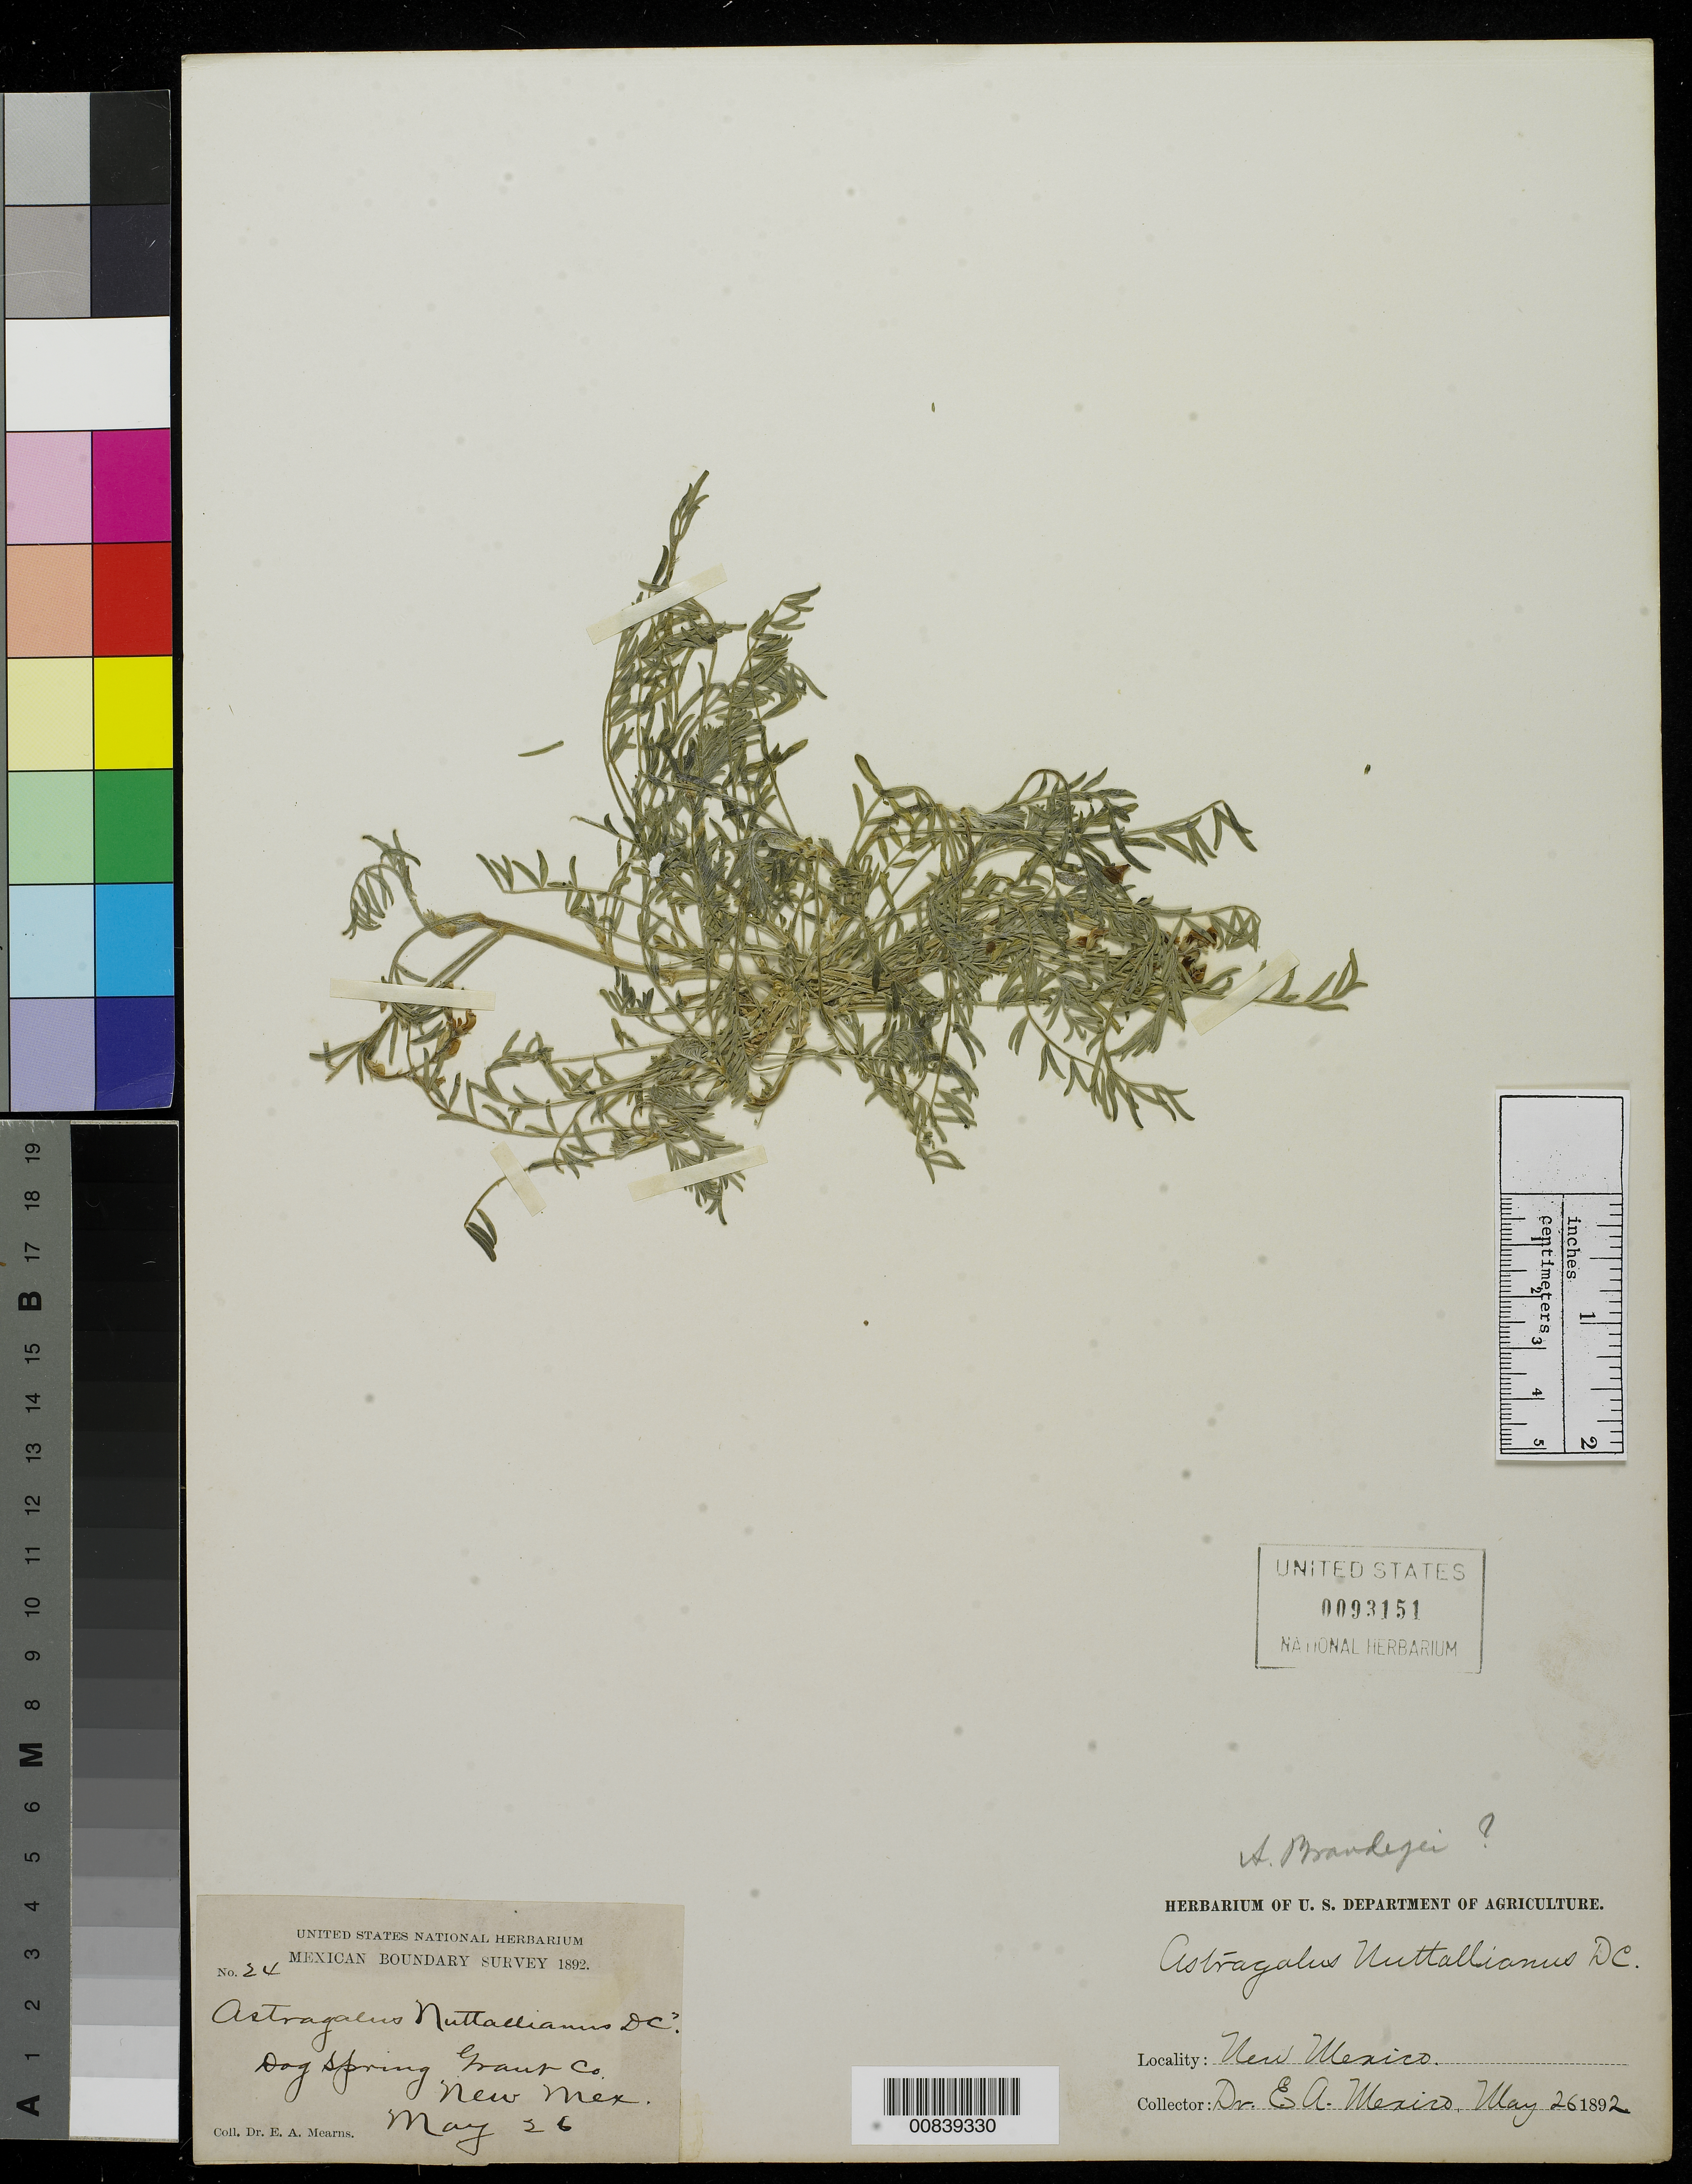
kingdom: Plantae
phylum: Tracheophyta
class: Magnoliopsida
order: Fabales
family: Fabaceae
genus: Astragalus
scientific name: Astragalus brandegei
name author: Porter ex A. Gray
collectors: E. A. Mearns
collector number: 24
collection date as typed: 26 May 1892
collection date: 1892-05-26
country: United States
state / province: New Mexico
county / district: Grant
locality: Dog Spring, Grant County, New Mexico.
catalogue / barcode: US 93151